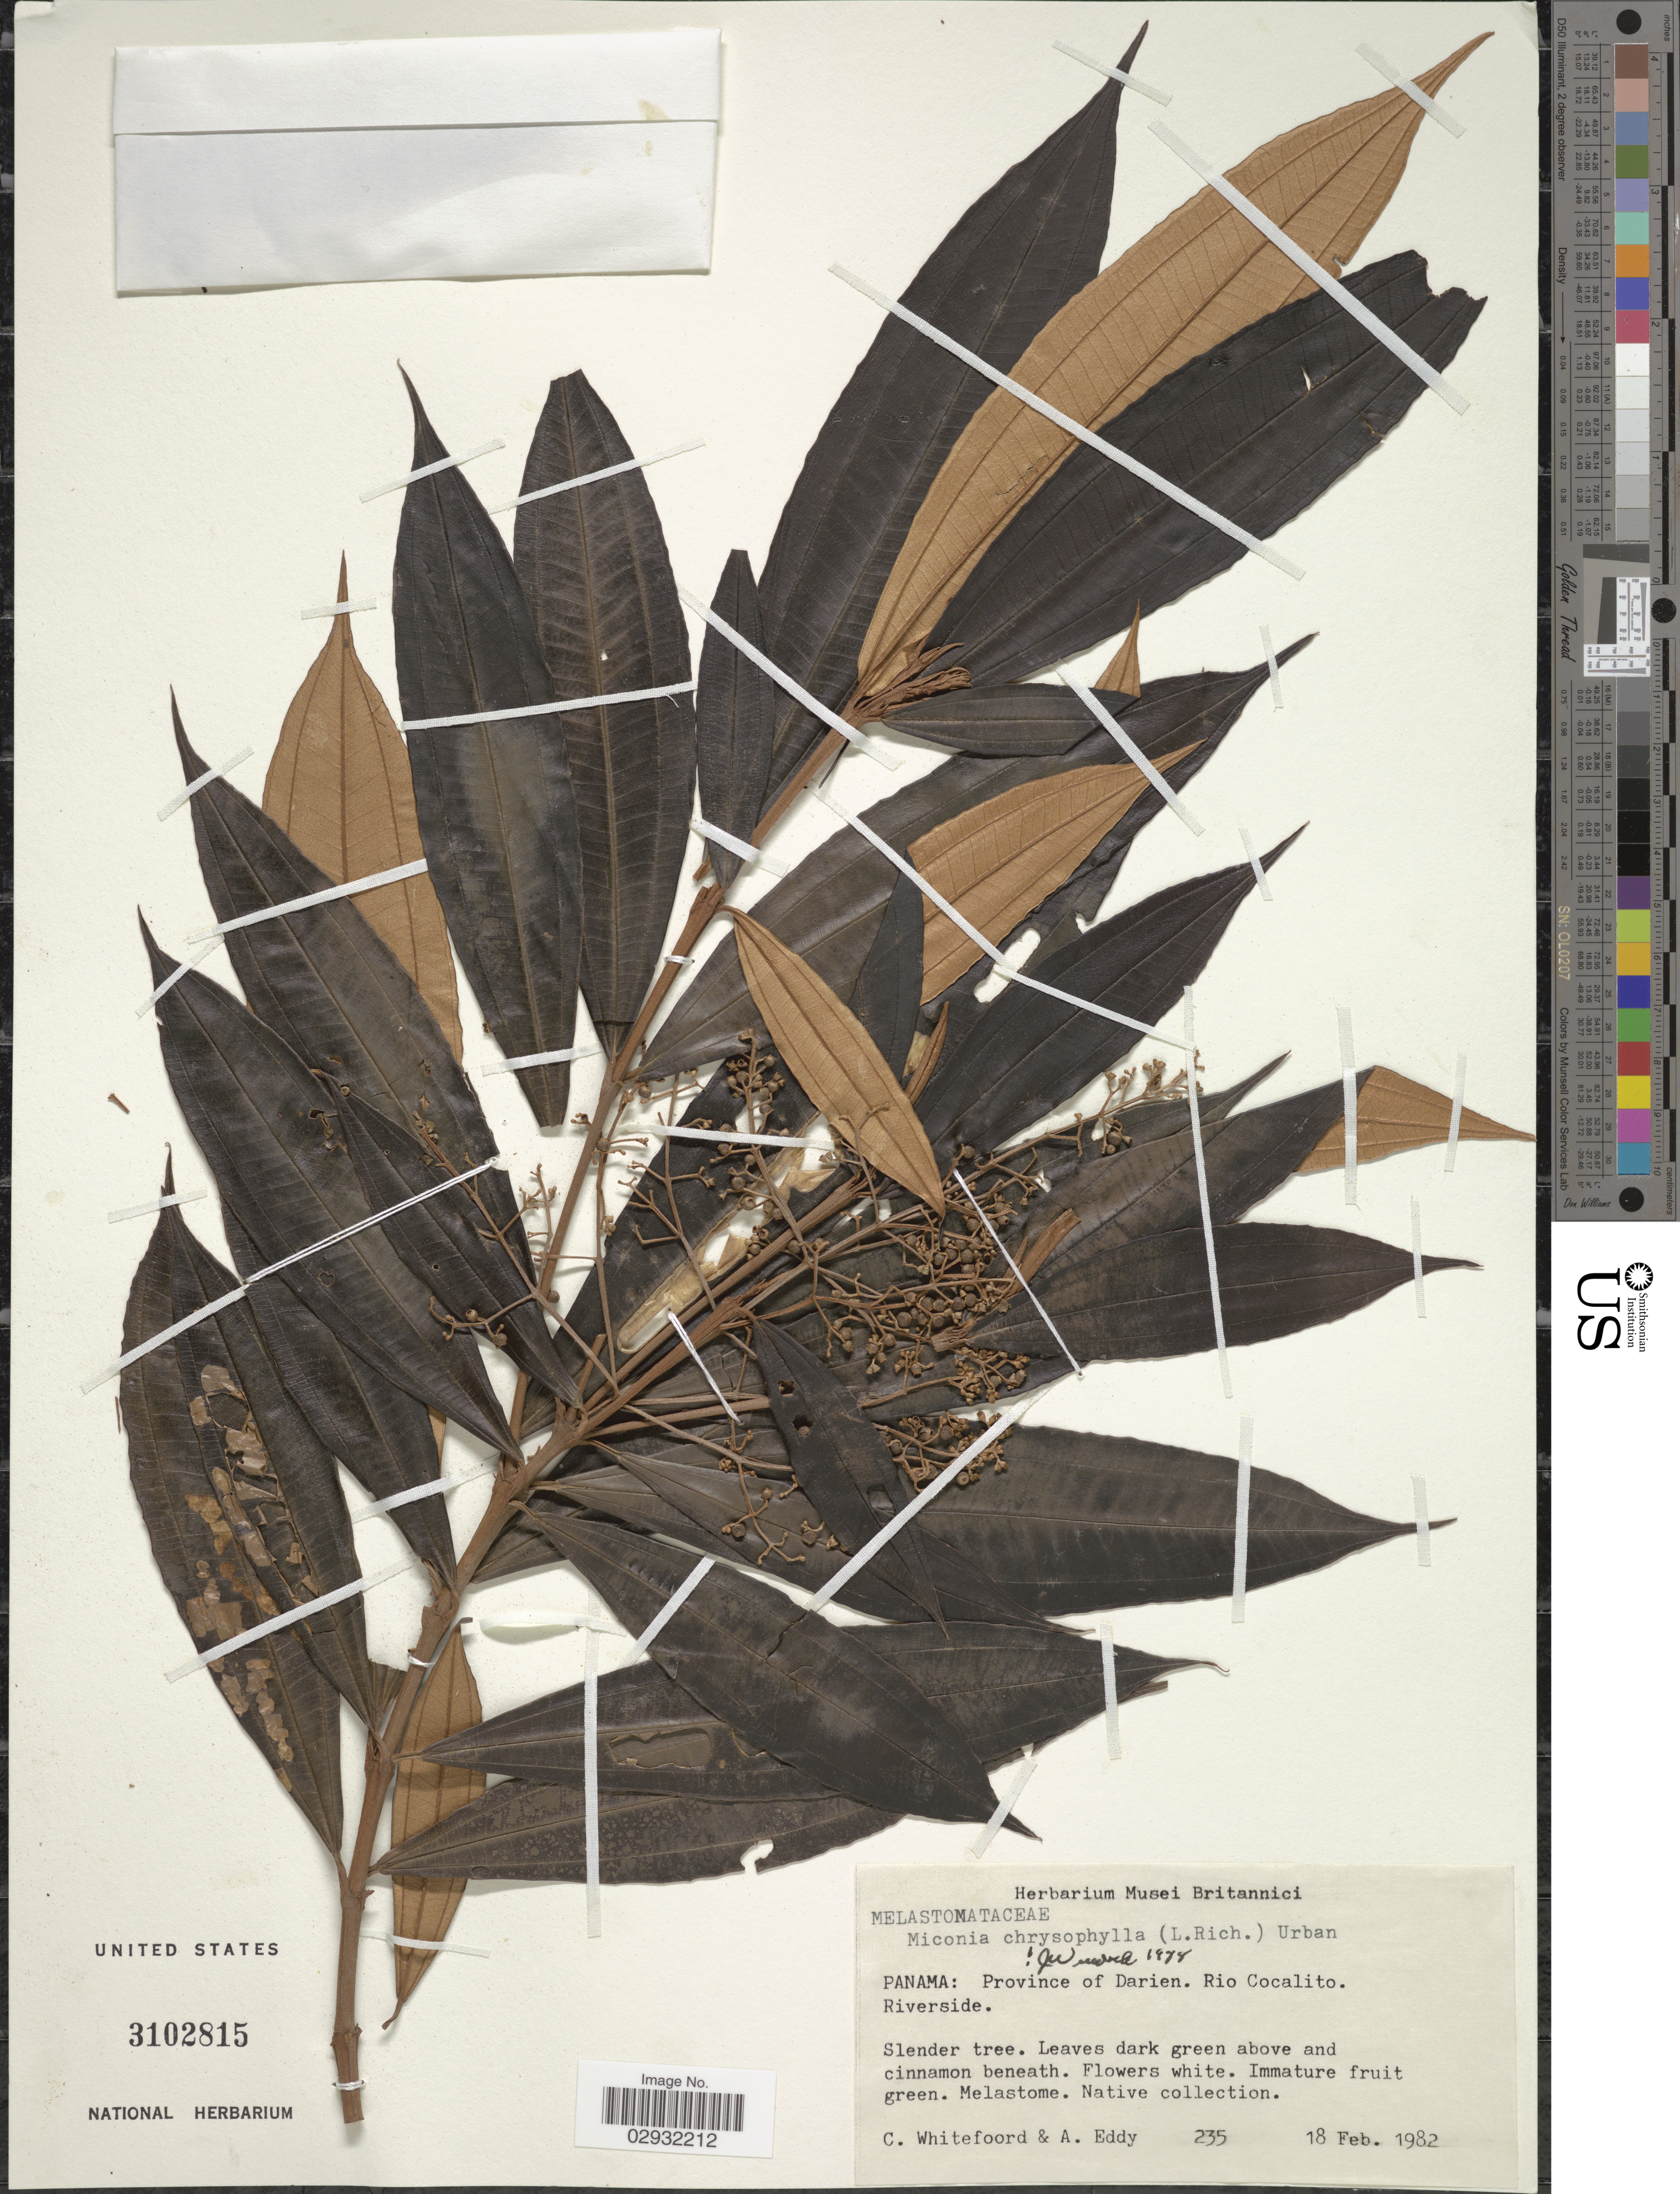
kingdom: Plantae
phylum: Tracheophyta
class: Magnoliopsida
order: Myrtales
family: Melastomataceae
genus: Miconia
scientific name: Miconia chrysophylla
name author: (Rich.) Urb.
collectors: C. Whitefoord & A. Eddy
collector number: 235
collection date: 1982-02-18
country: Panama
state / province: Darién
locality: Rio Cocalito, Riverside.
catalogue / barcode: US 3102815